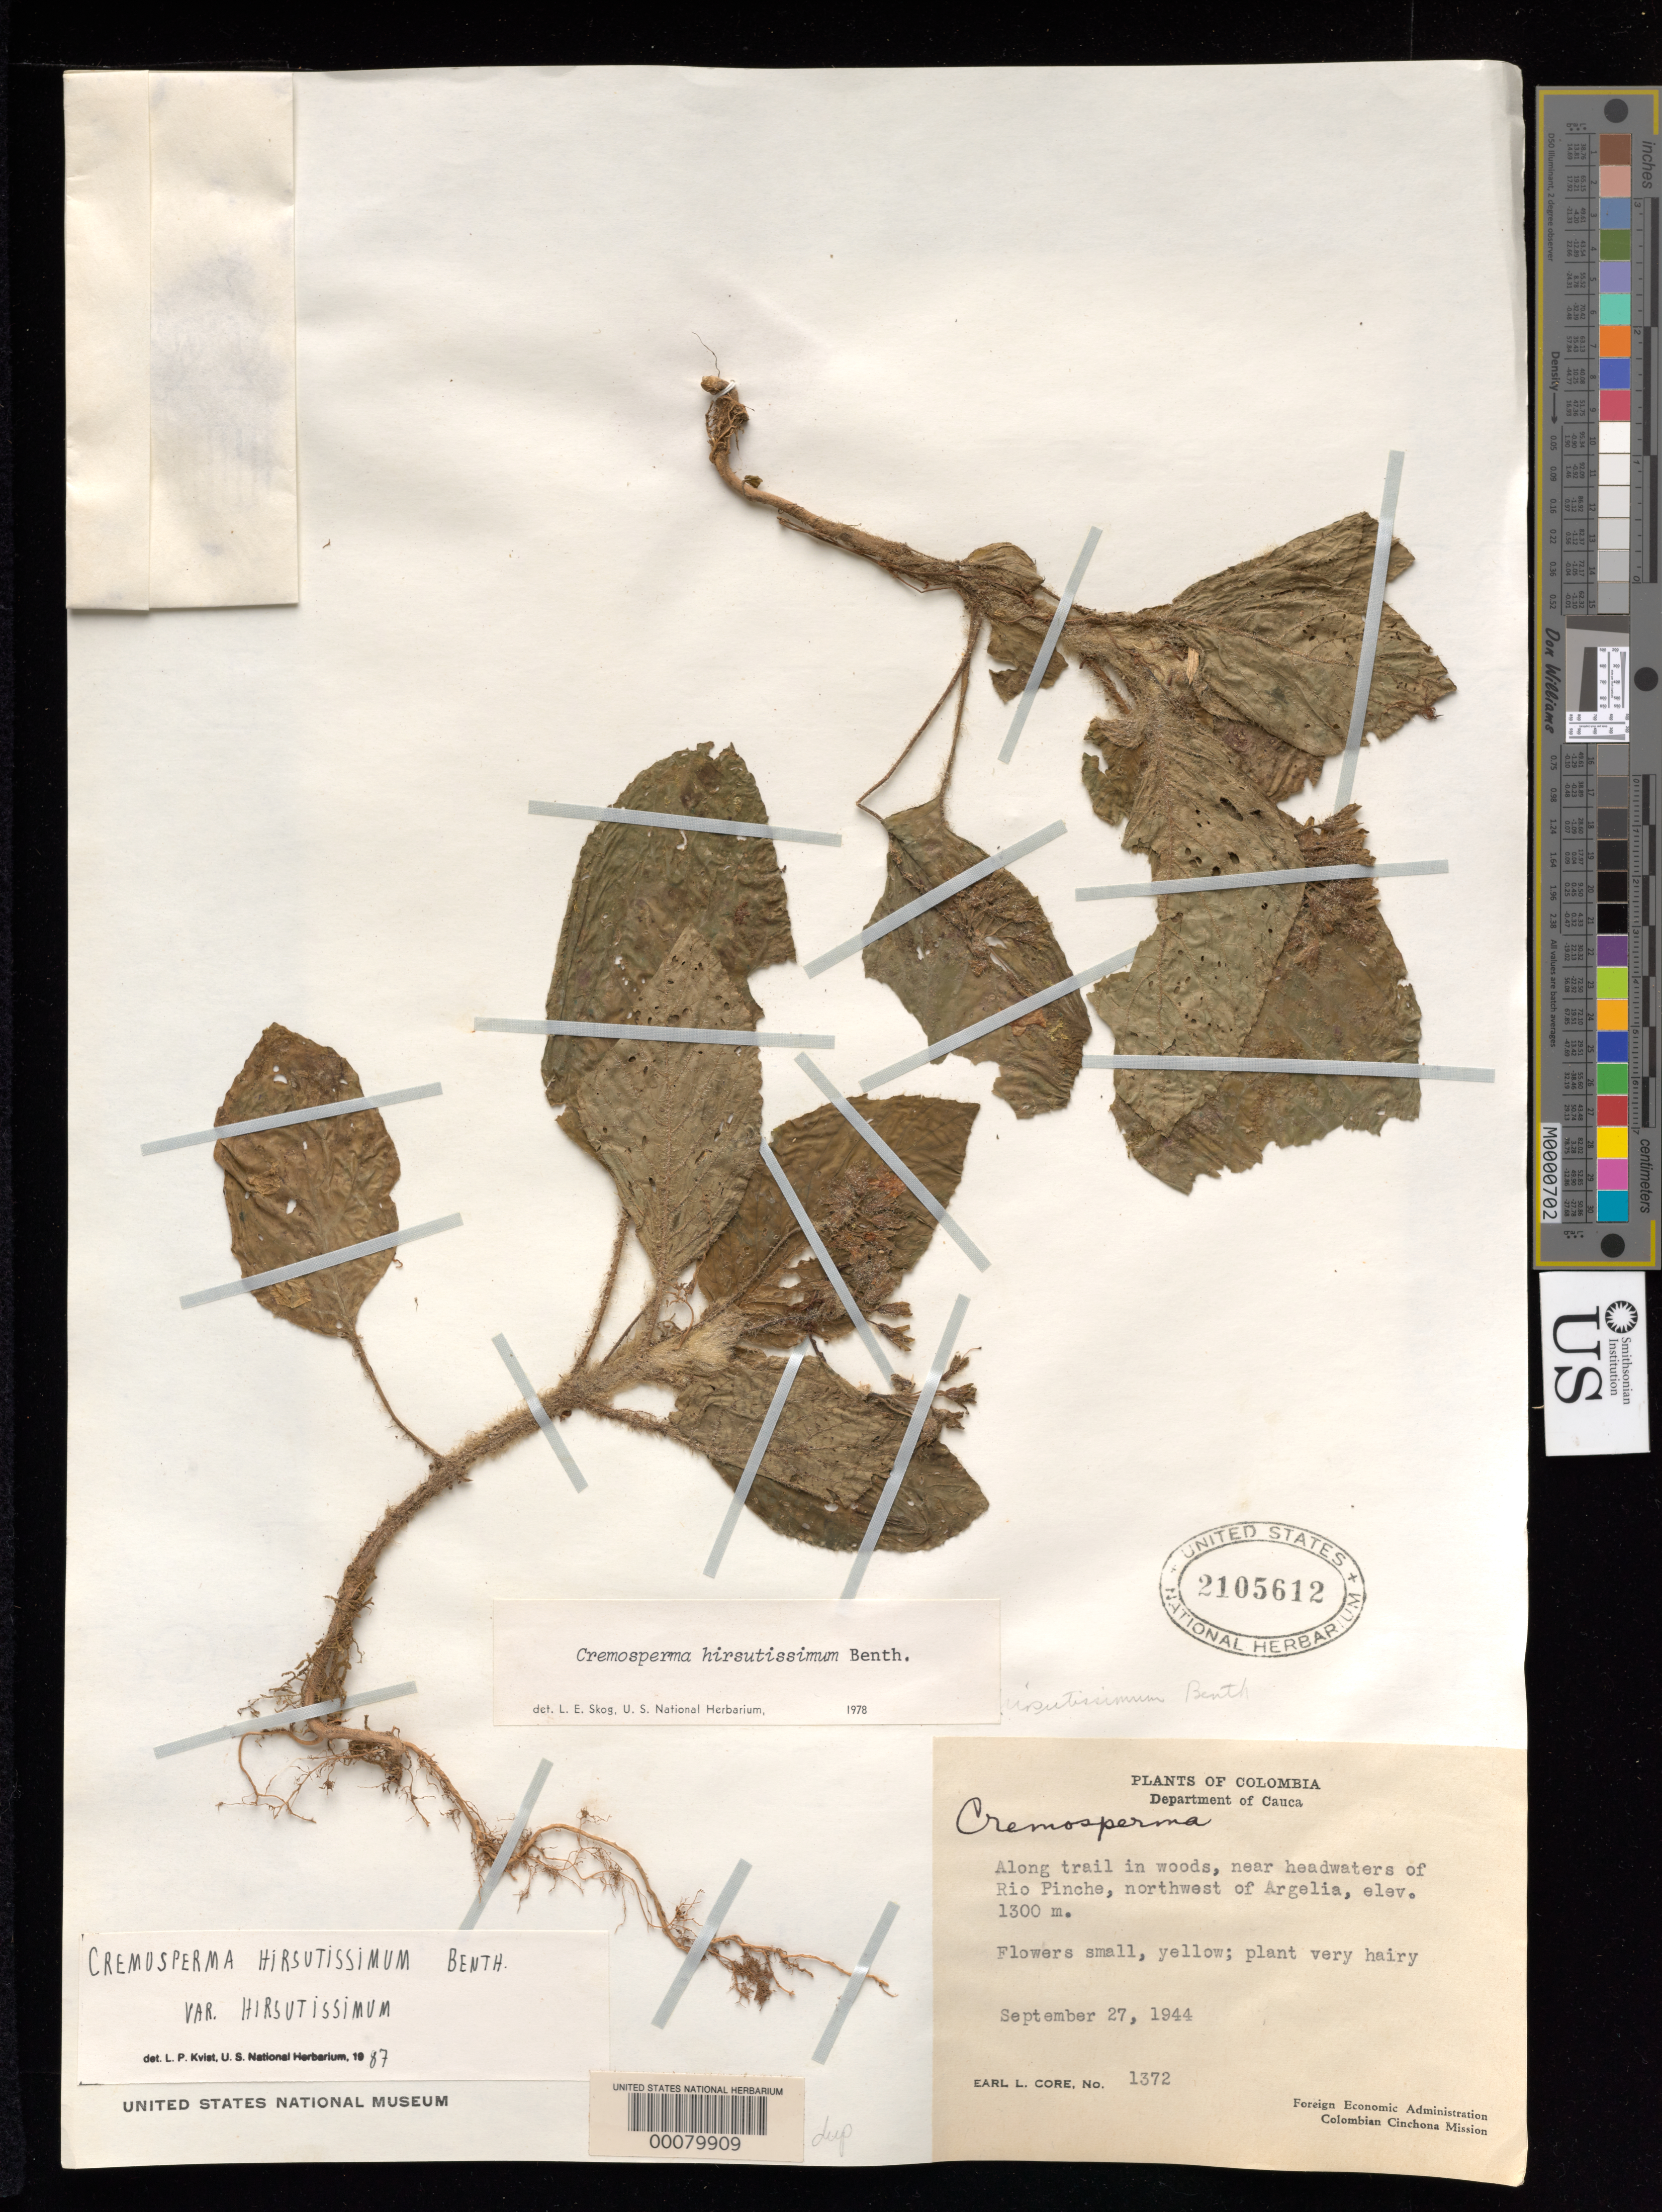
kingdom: Plantae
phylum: Tracheophyta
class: Magnoliopsida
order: Lamiales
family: Gesneriaceae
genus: Cremosperma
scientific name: Cremosperma hirsutissimum var. hirsutissimum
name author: Benth.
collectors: E. L. Core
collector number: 1372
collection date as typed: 27 Sep 1944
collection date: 1944-09-27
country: Colombia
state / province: Cauca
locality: Near headwaters of Rio Pinche, NW of Argelia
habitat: Along trail in woods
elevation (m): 1300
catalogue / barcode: US 2105612